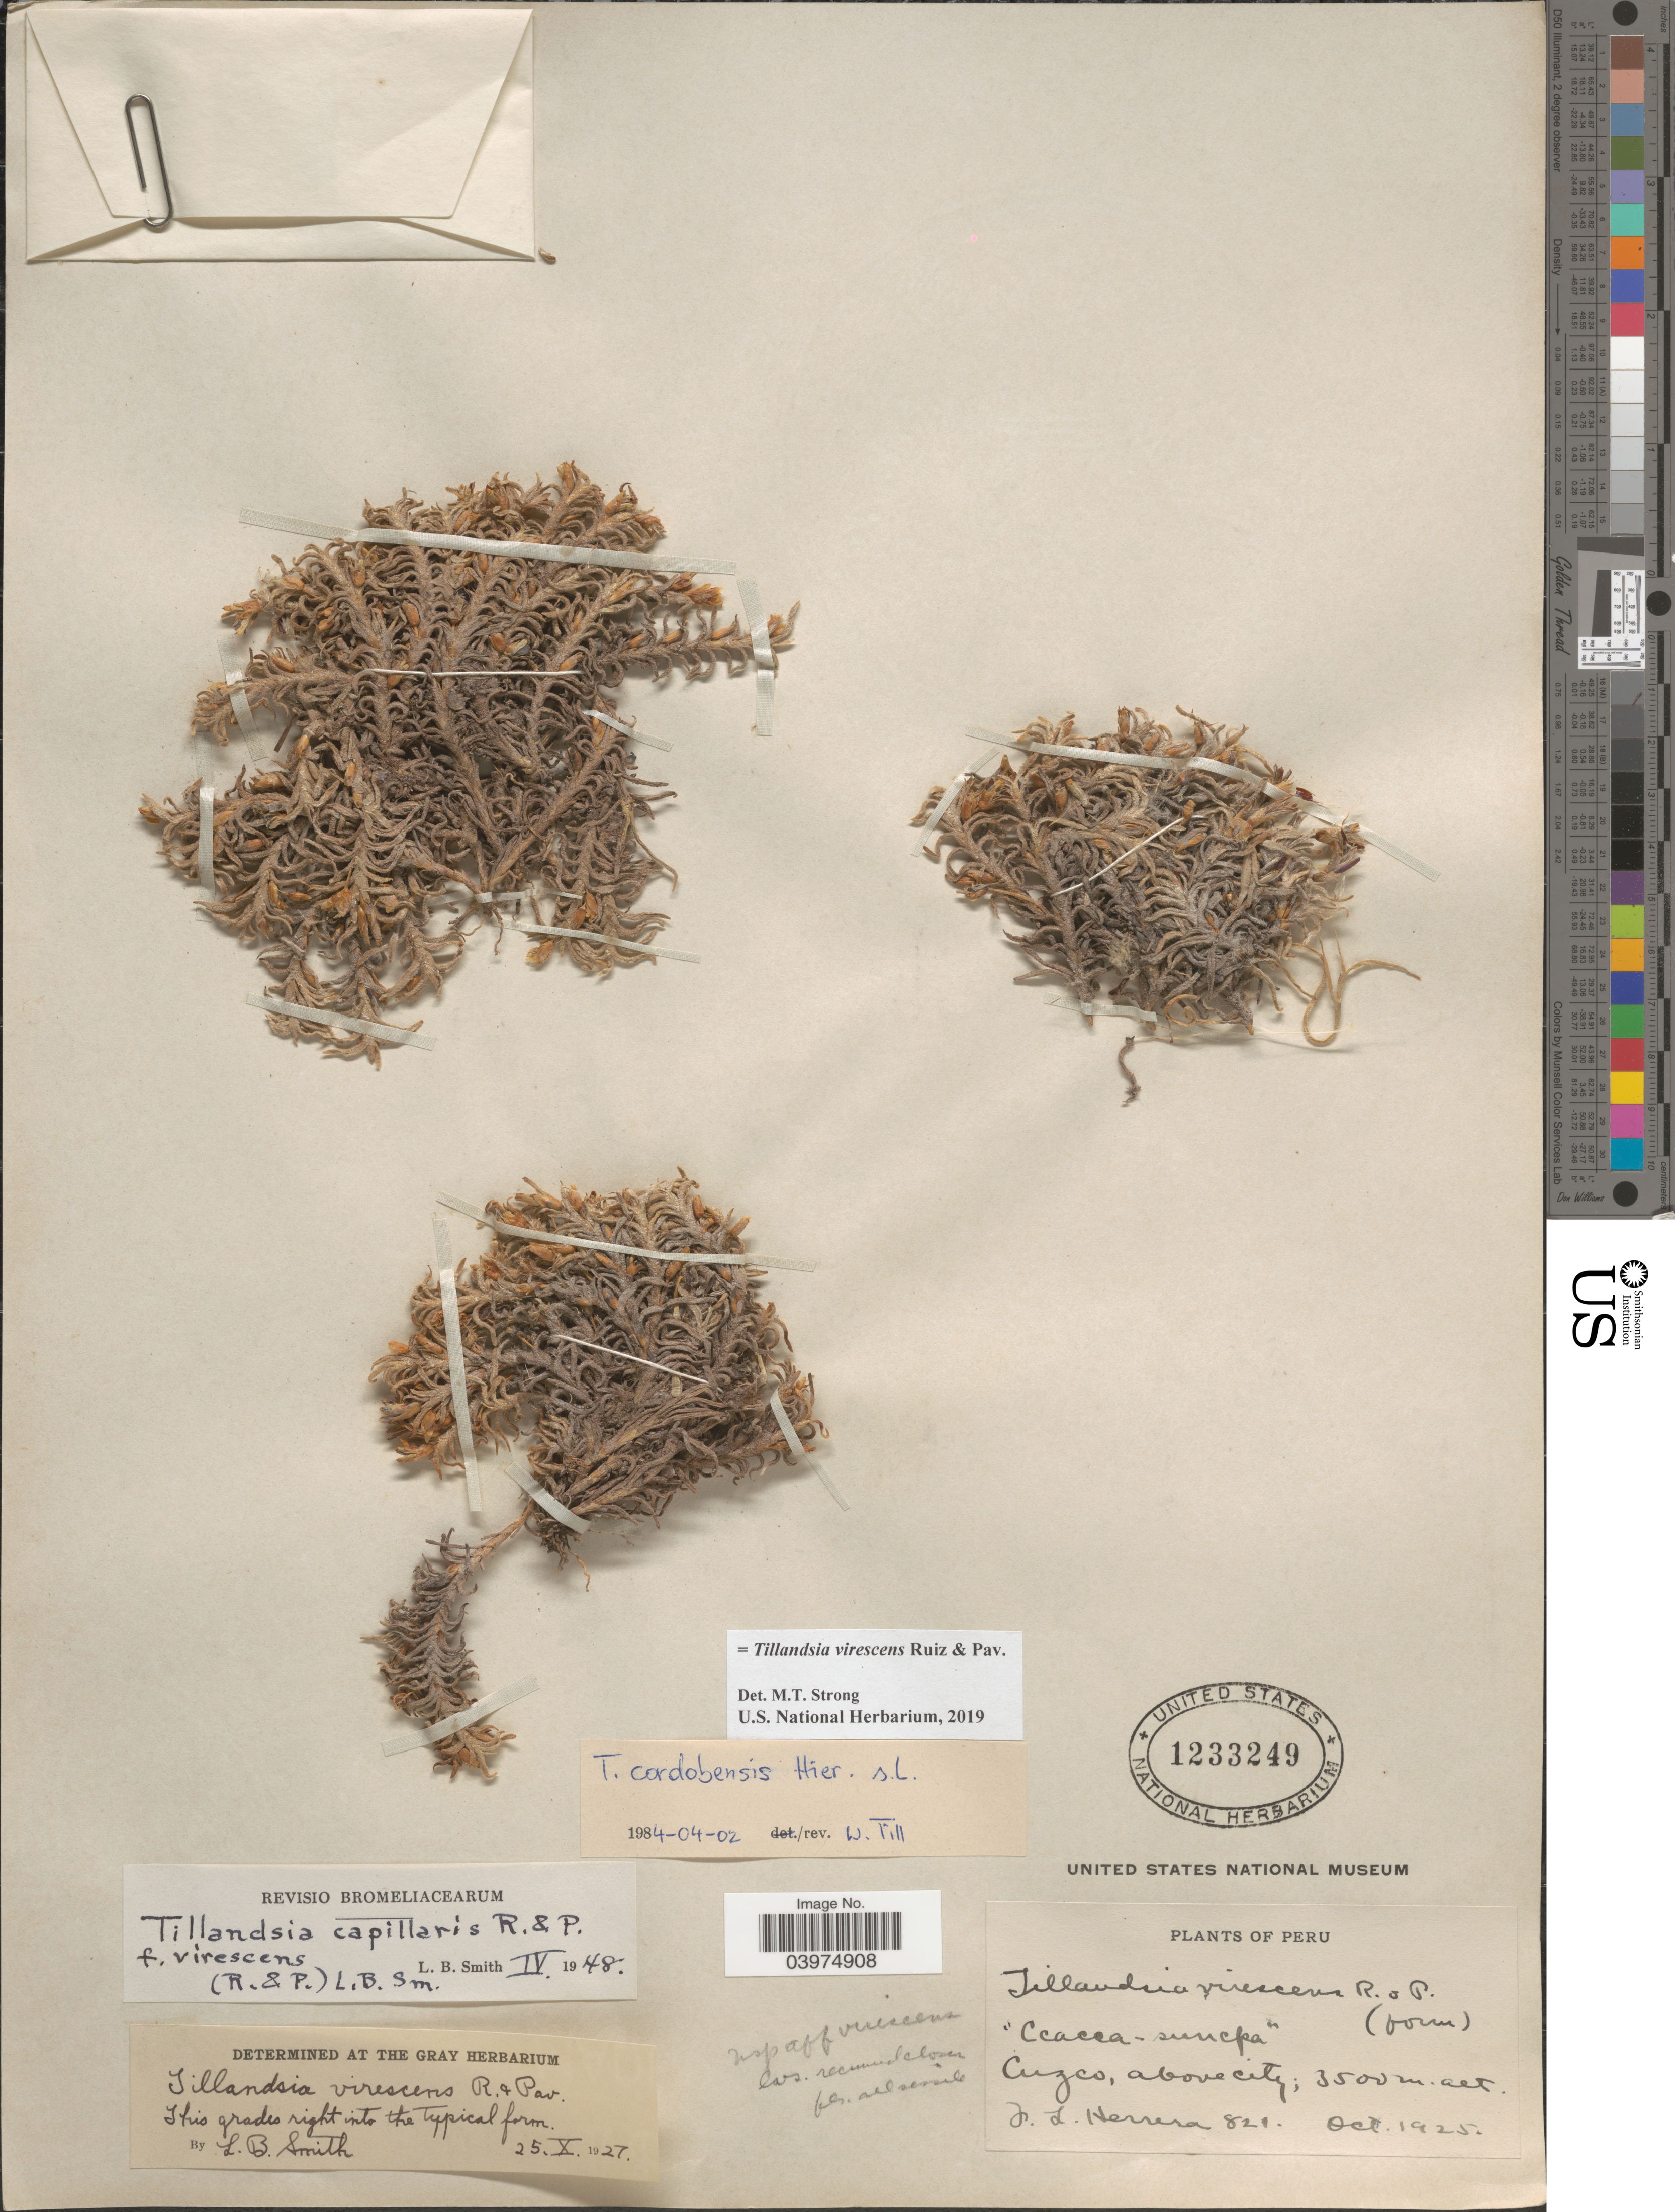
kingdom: Plantae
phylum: Tracheophyta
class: Liliopsida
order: Poales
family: Bromeliaceae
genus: Tillandsia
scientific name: Tillandsia virescens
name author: Ruiz & Pav.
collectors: F. L. Herrera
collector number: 821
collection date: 1925-10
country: Peru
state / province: Cusco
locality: Cuzco, above city.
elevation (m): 3500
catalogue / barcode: US 1233249